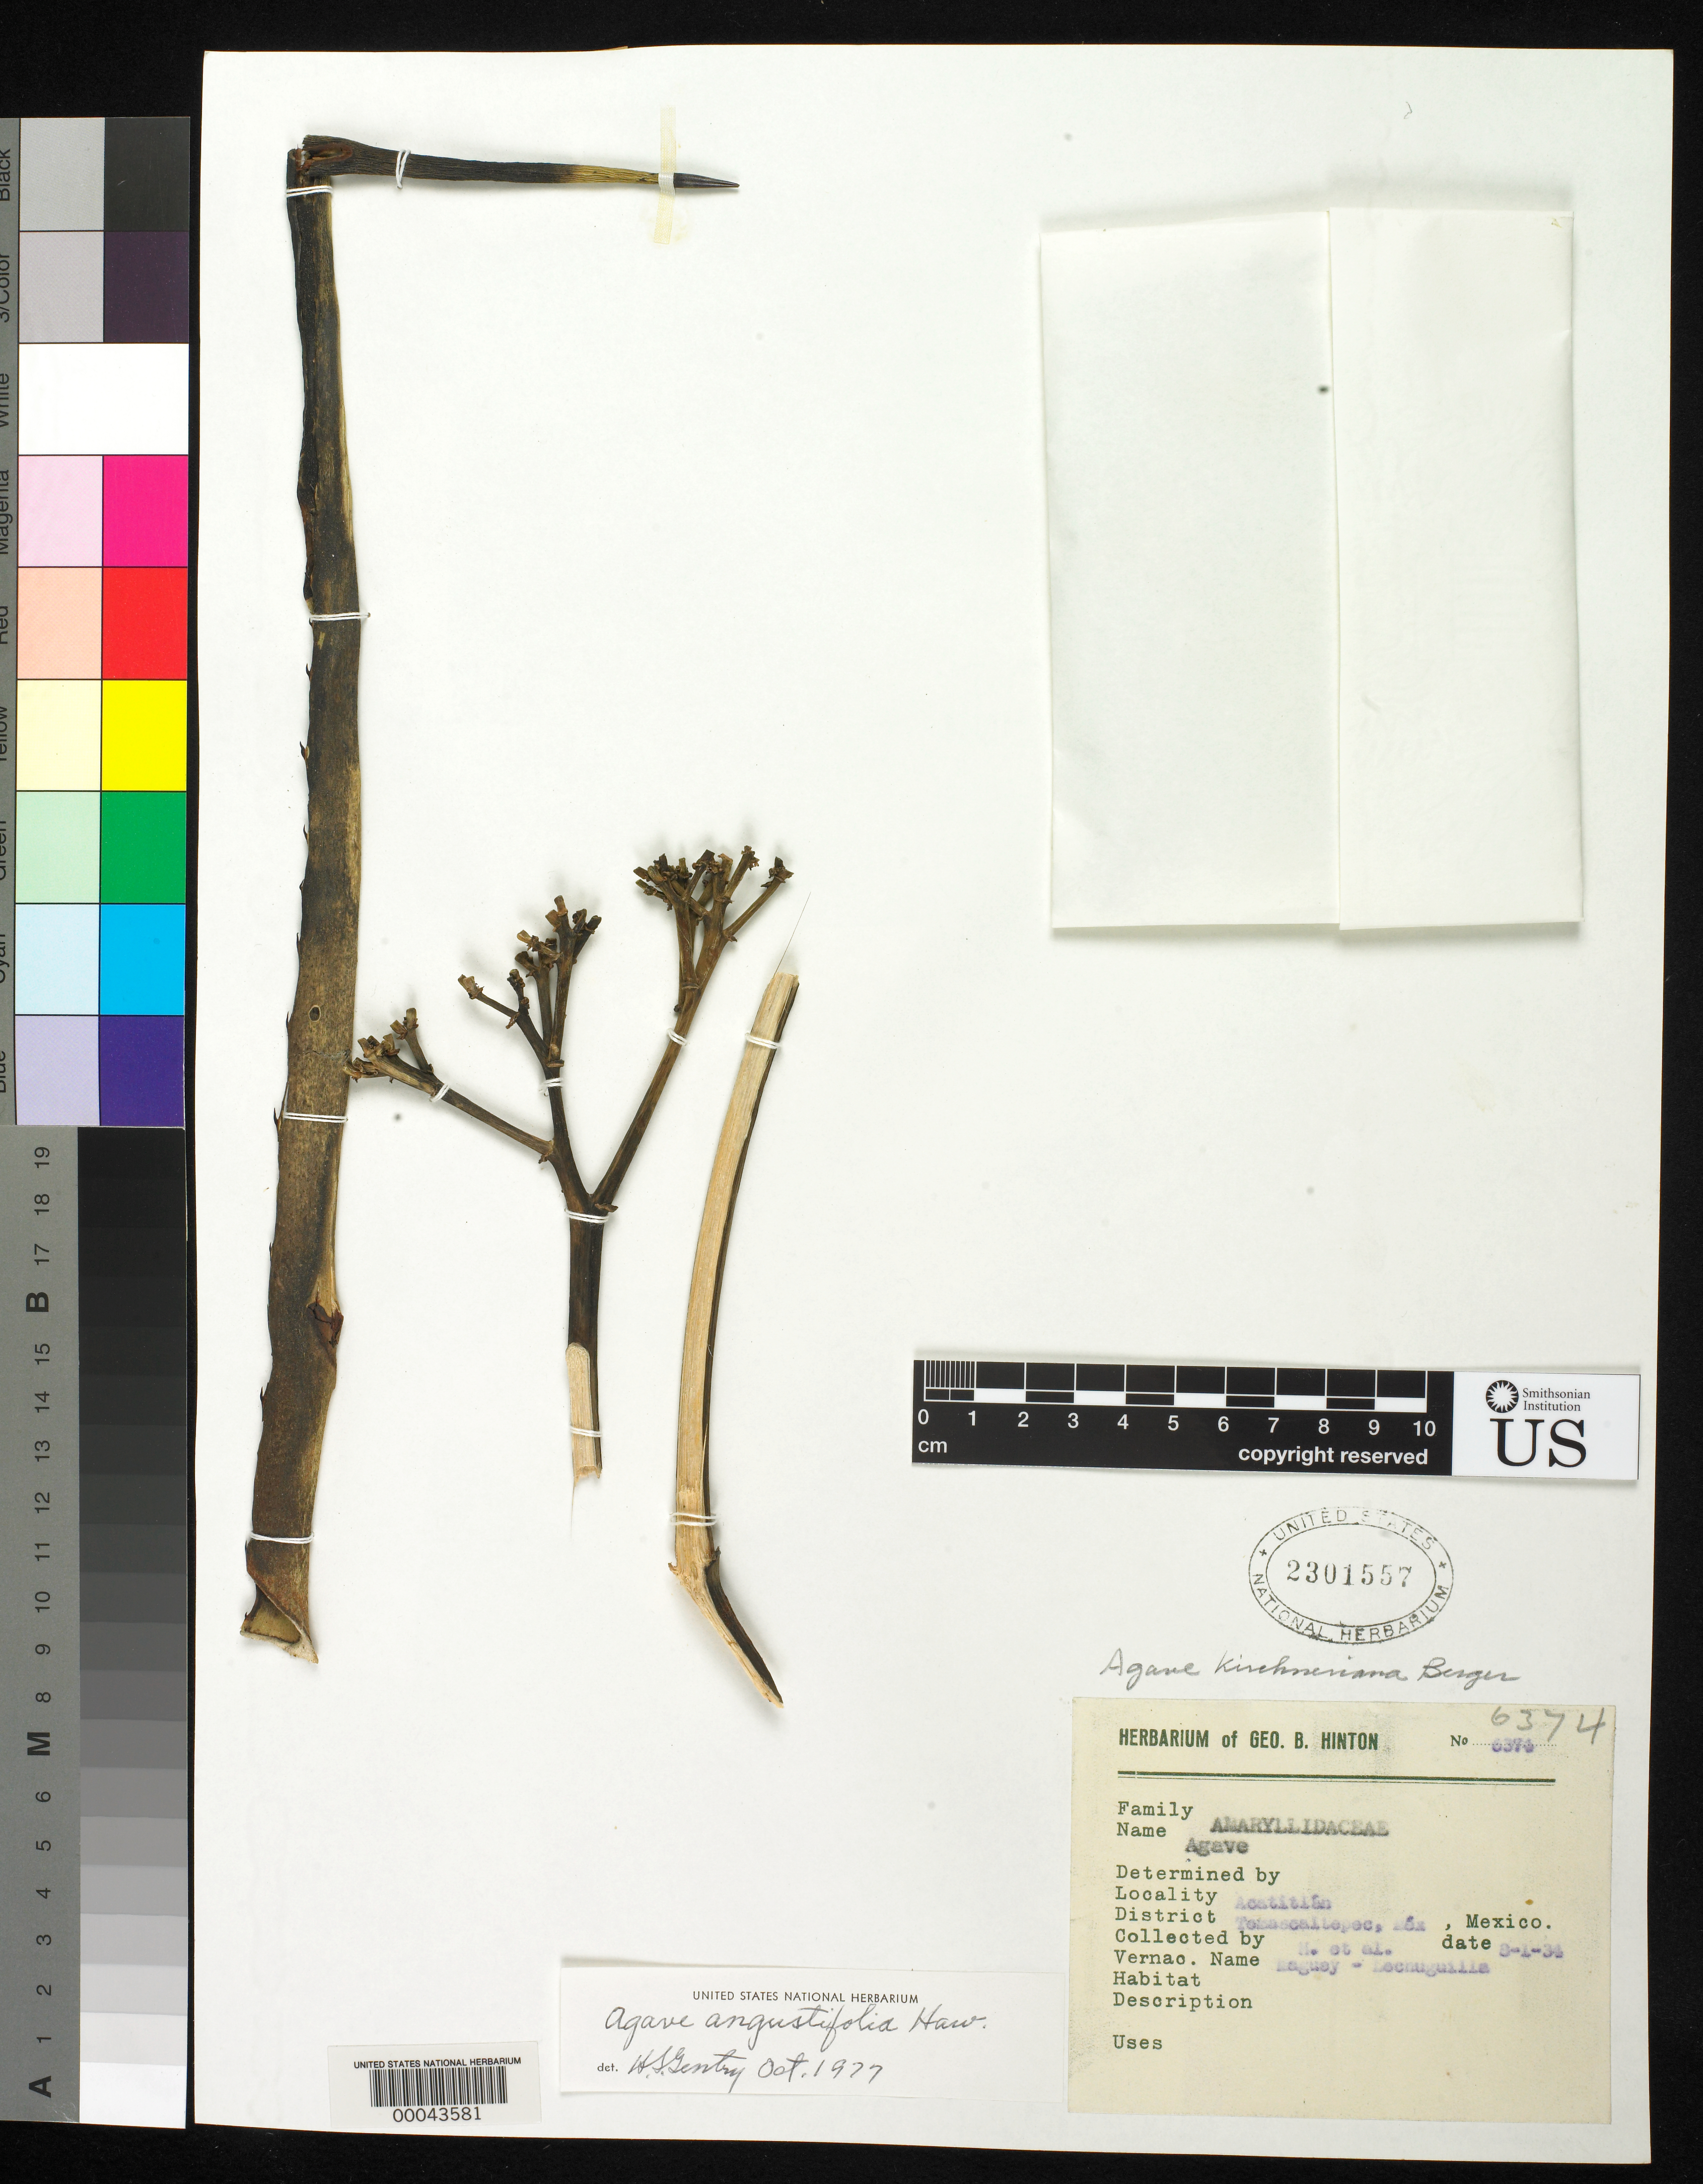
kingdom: Plantae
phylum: Tracheophyta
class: Liliopsida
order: Asparagales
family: Asparagaceae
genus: Agave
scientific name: Agave angustifolia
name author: Haw.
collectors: G. B. Hinton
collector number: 6374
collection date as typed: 08 Jan 1934 or 01 Aug 1934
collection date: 1934-01-08 or 1934-08-01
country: Mexico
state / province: México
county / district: Temascaltepec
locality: Acatitlan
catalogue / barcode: US 2301557